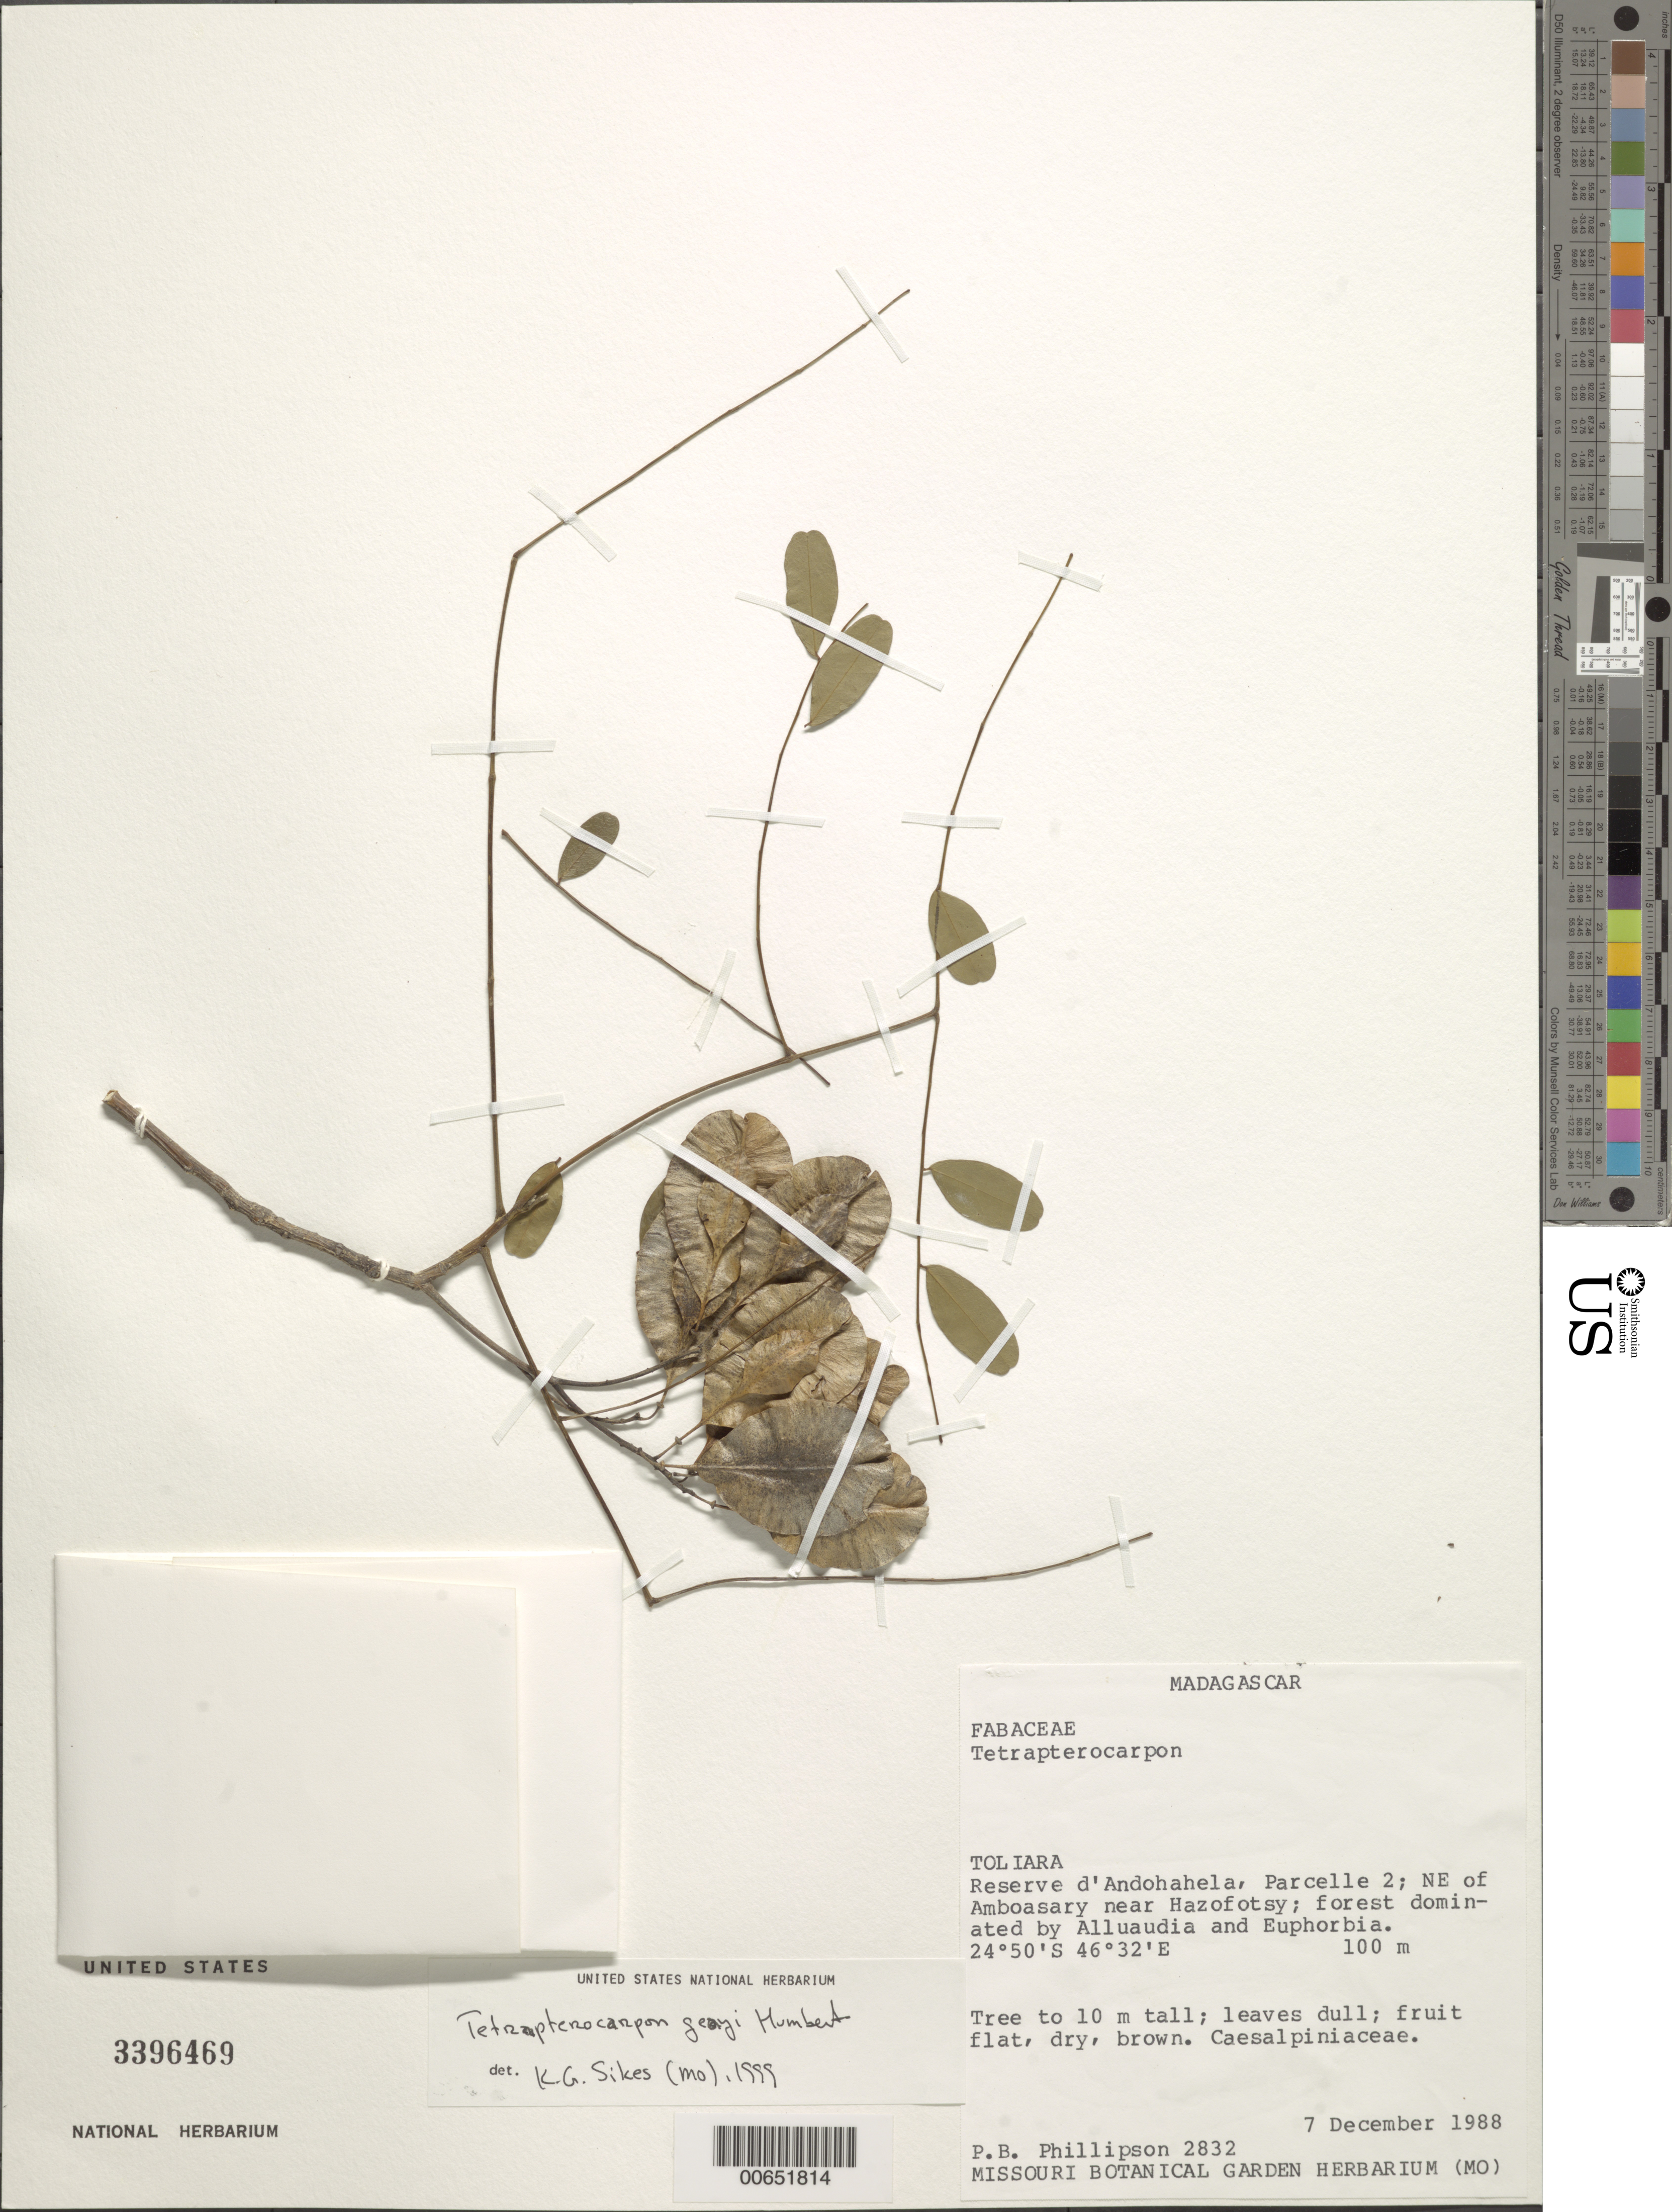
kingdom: Plantae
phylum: Tracheophyta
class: Magnoliopsida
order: Fabales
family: Fabaceae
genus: Tetrapterocarpon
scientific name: Tetrapterocarpon geayi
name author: Humbert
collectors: P. B. Phillipson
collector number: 2832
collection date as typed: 07 Dec 1988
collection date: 1988-12-07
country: Madagascar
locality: Toliara, reserve d'andohahela, parcelle 2, ne of amboasary near hazzofotsy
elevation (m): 100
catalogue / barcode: US 3396469